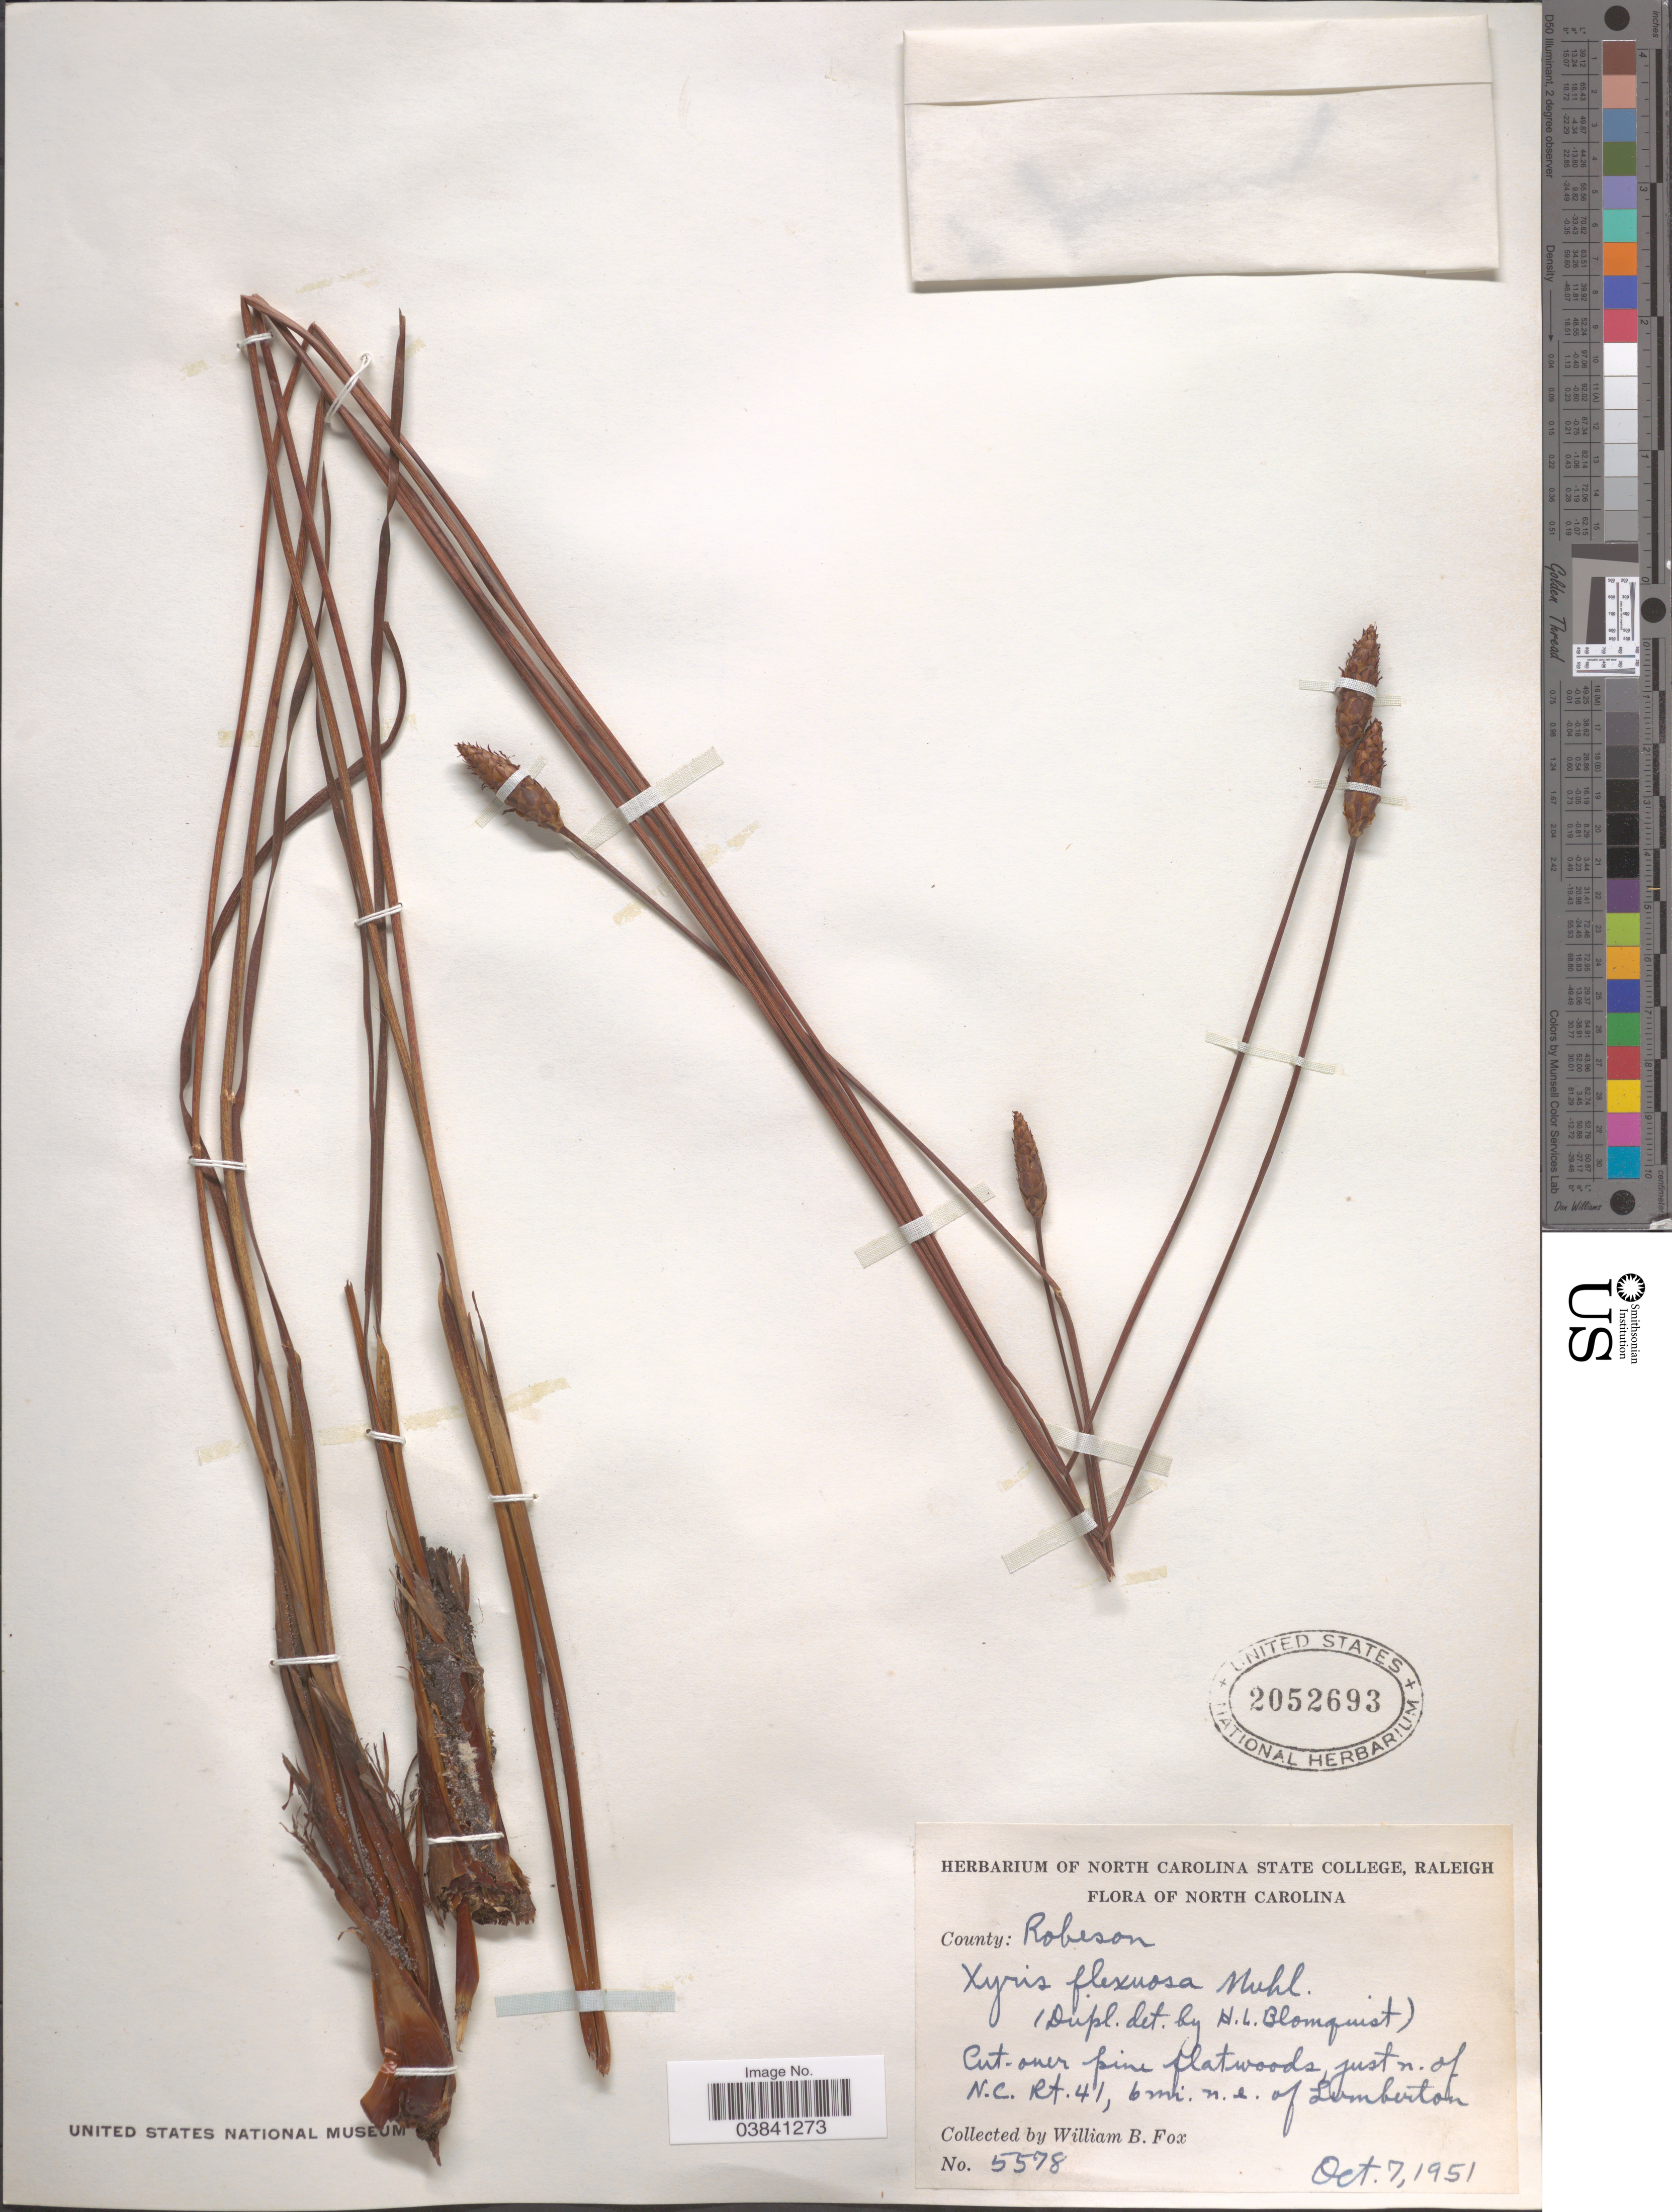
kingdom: Plantae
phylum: Tracheophyta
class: Liliopsida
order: Poales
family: Xyridaceae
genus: Xyris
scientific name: Xyris caroliniana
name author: Walter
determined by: Strong, Mark T., (BOT), Smithsonian Institution - National Museum of Natural History (UNITED STATES)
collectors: W. B. Fox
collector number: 5578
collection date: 1951-10-07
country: United States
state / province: North Carolina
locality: County: Robeson. Cut-over pine flatwoods, just n. of N.C. Rt. 41, 6 mi. n.e. of Lumberton.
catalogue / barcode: US 2052693